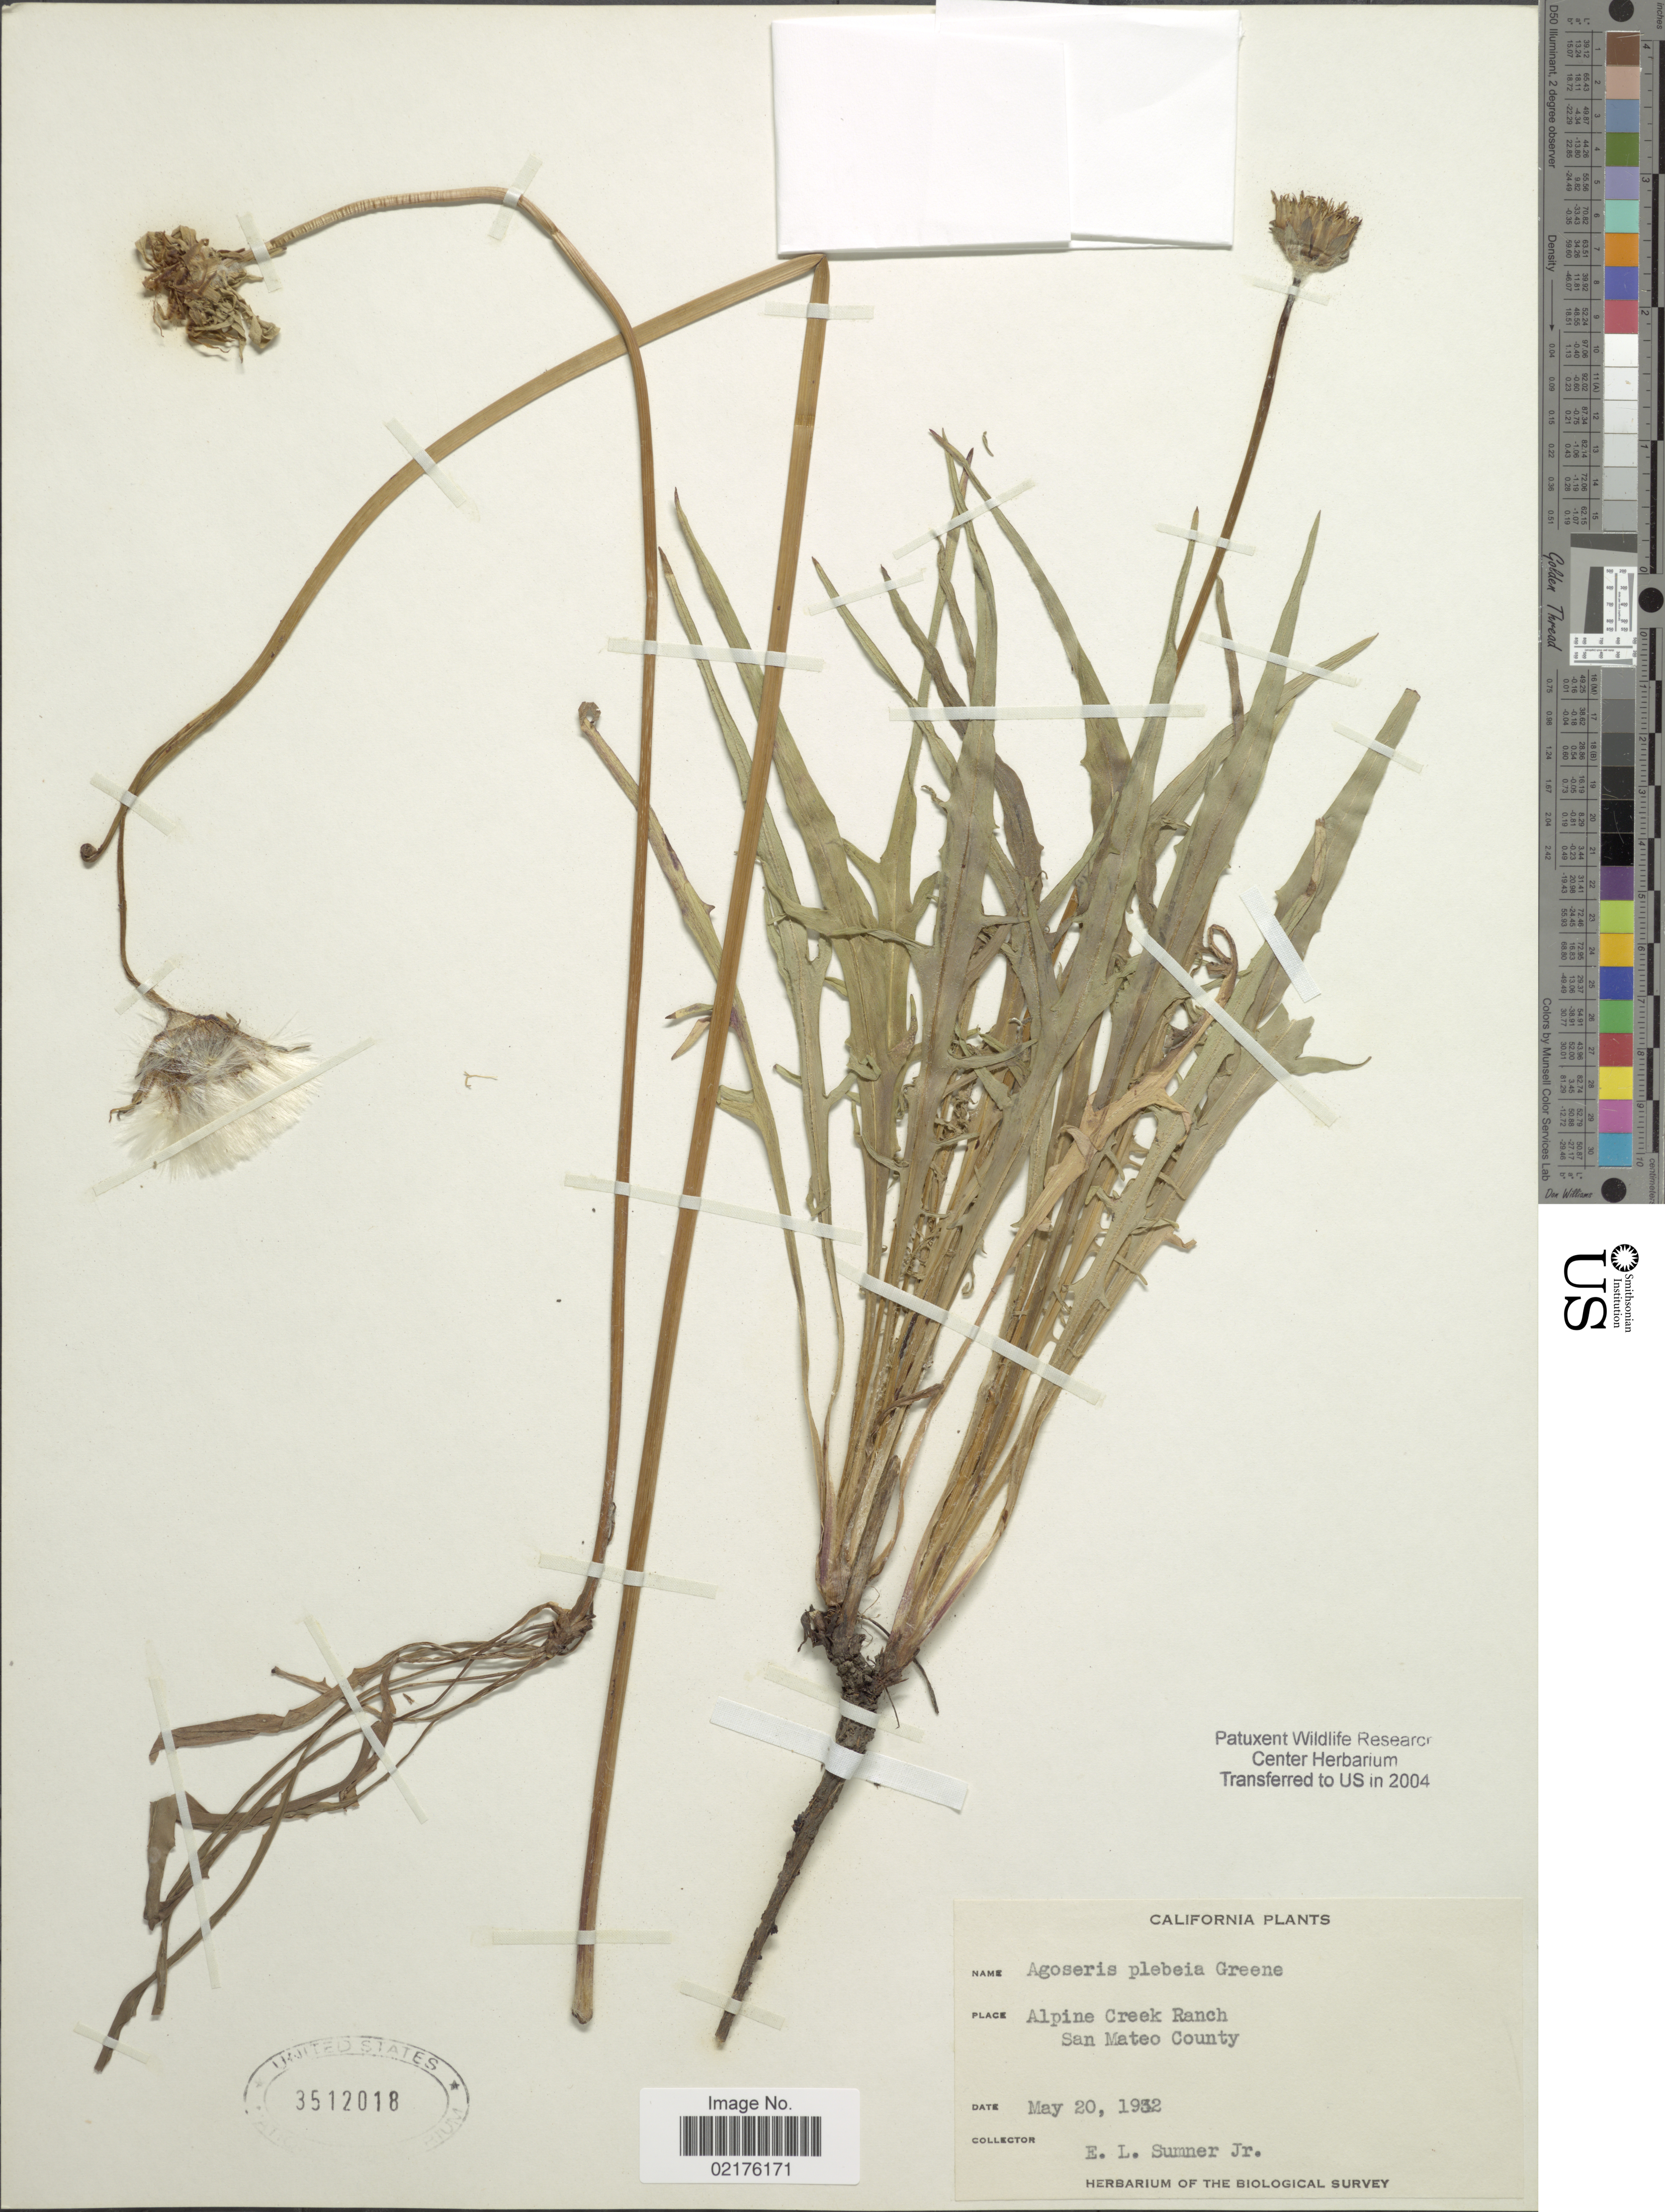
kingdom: Plantae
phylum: Tracheophyta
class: Magnoliopsida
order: Asterales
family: Asteraceae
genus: Agoseris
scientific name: Agoseris grandiflora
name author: (Nutt.) Greene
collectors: E. Sumner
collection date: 1932-05-20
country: United States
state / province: California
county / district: San Mateo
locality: Alpine Creek Ranch, San Mateo County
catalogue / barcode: US 3512018